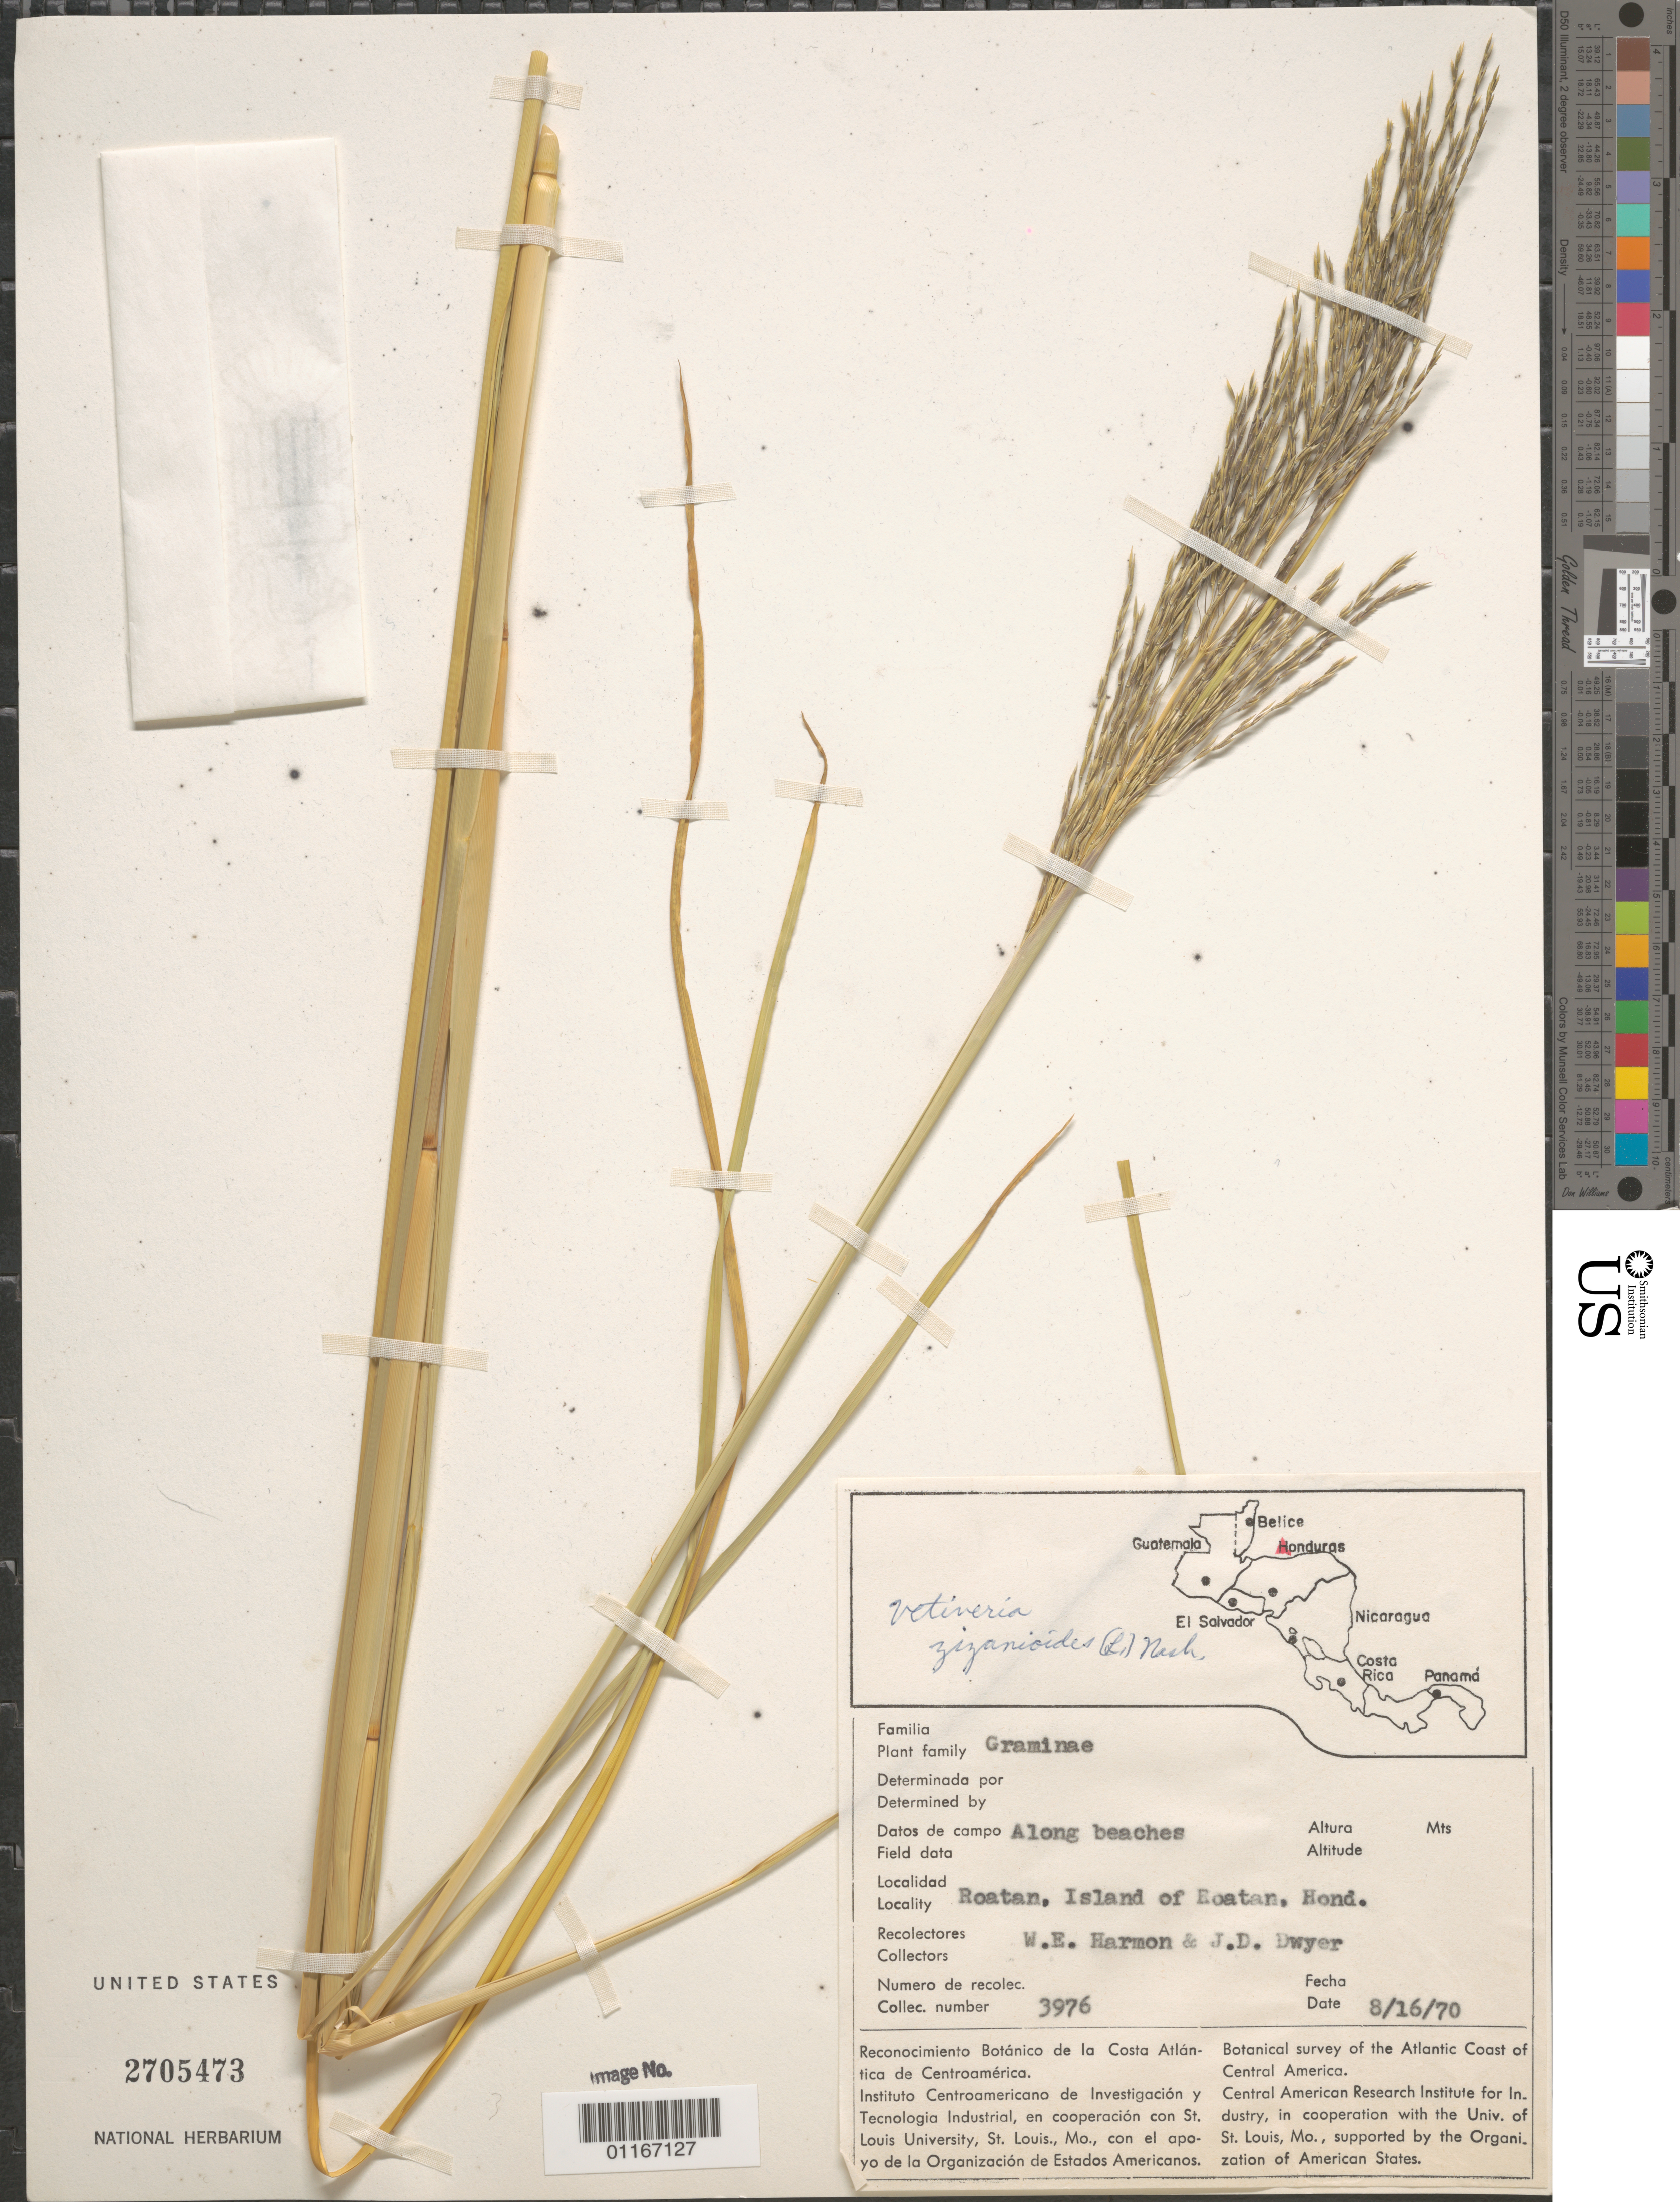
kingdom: Plantae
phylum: Tracheophyta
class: Liliopsida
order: Poales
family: Poaceae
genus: Vetiveria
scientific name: Vetiveria zizanioides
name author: (L.) Nash ex Small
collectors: W. E. Harmon & J. D. Dwyer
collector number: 3976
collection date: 1970-08-16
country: Honduras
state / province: Islas de la Bahía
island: Roatan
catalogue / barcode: US 2705473